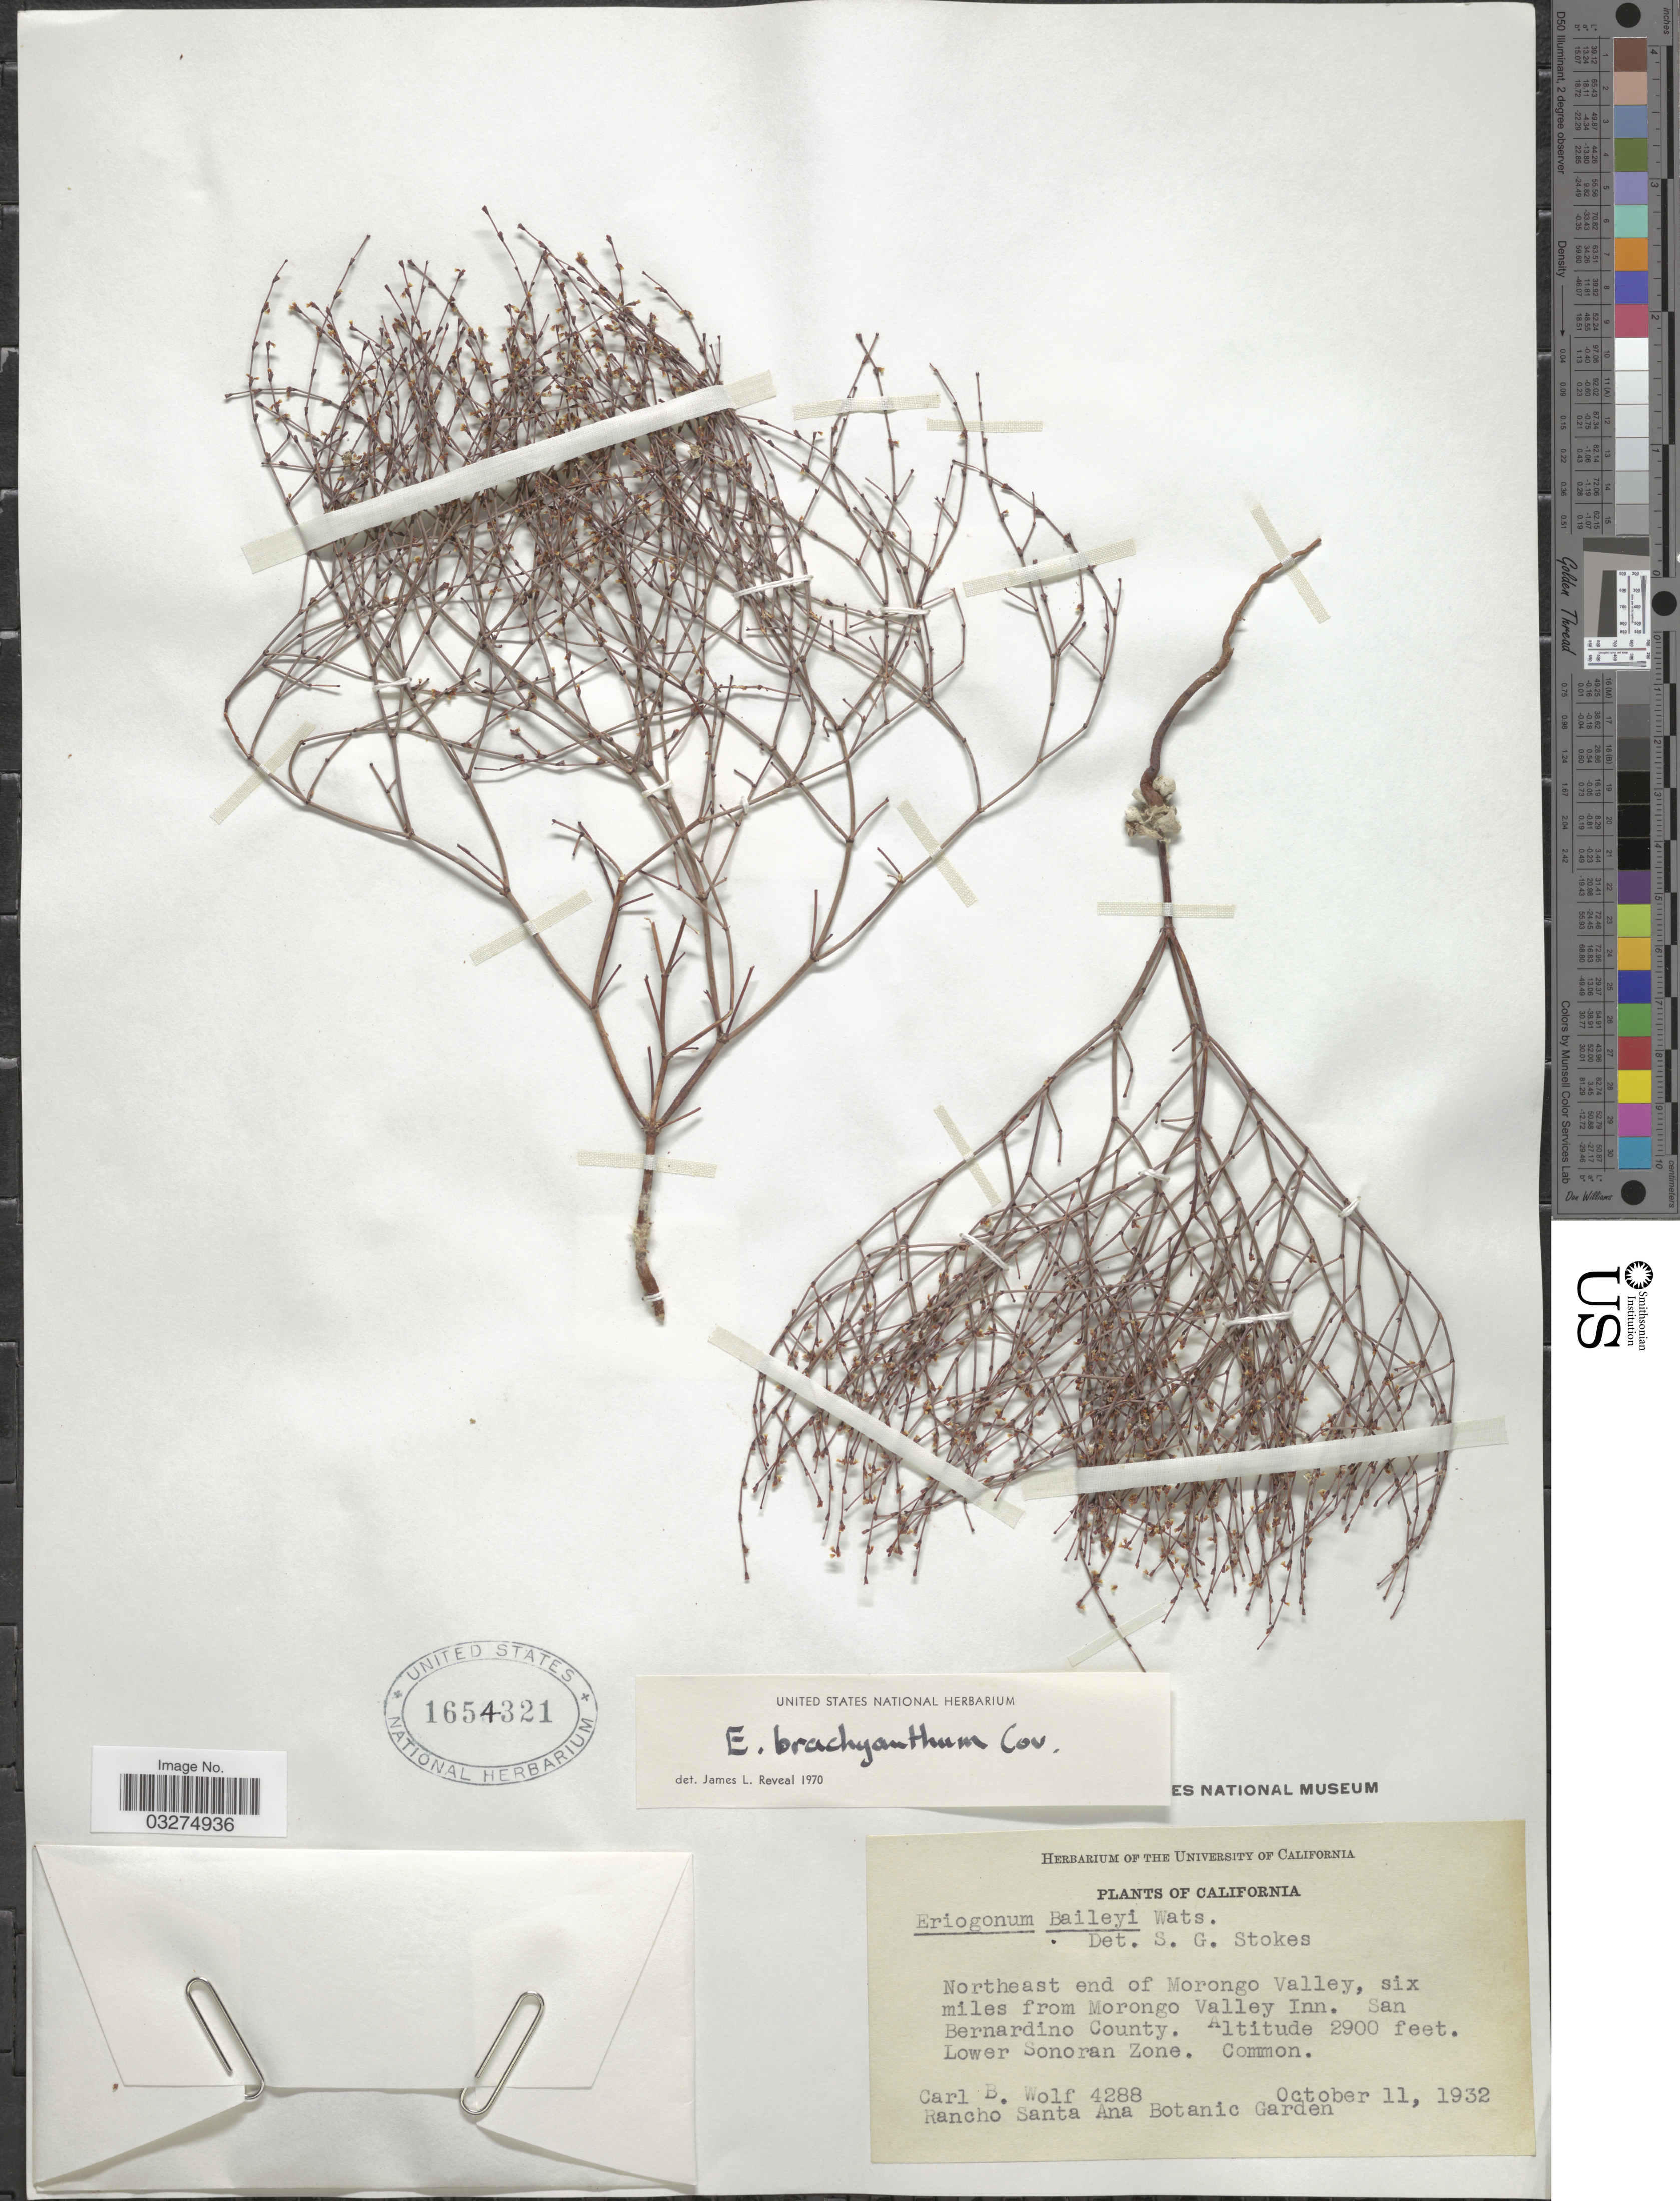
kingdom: Plantae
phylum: Tracheophyta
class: Magnoliopsida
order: Caryophyllales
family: Polygonaceae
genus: Eriogonum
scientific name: Eriogonum brachyanthum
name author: Coville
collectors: C. B. Wolf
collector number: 4288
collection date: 1932-10-11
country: United States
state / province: California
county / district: San Bernardino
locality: Northeast end of Morongo Valley, six miles from Morongo Valley Inn. San Bernardino County.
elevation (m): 884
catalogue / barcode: US 1654321